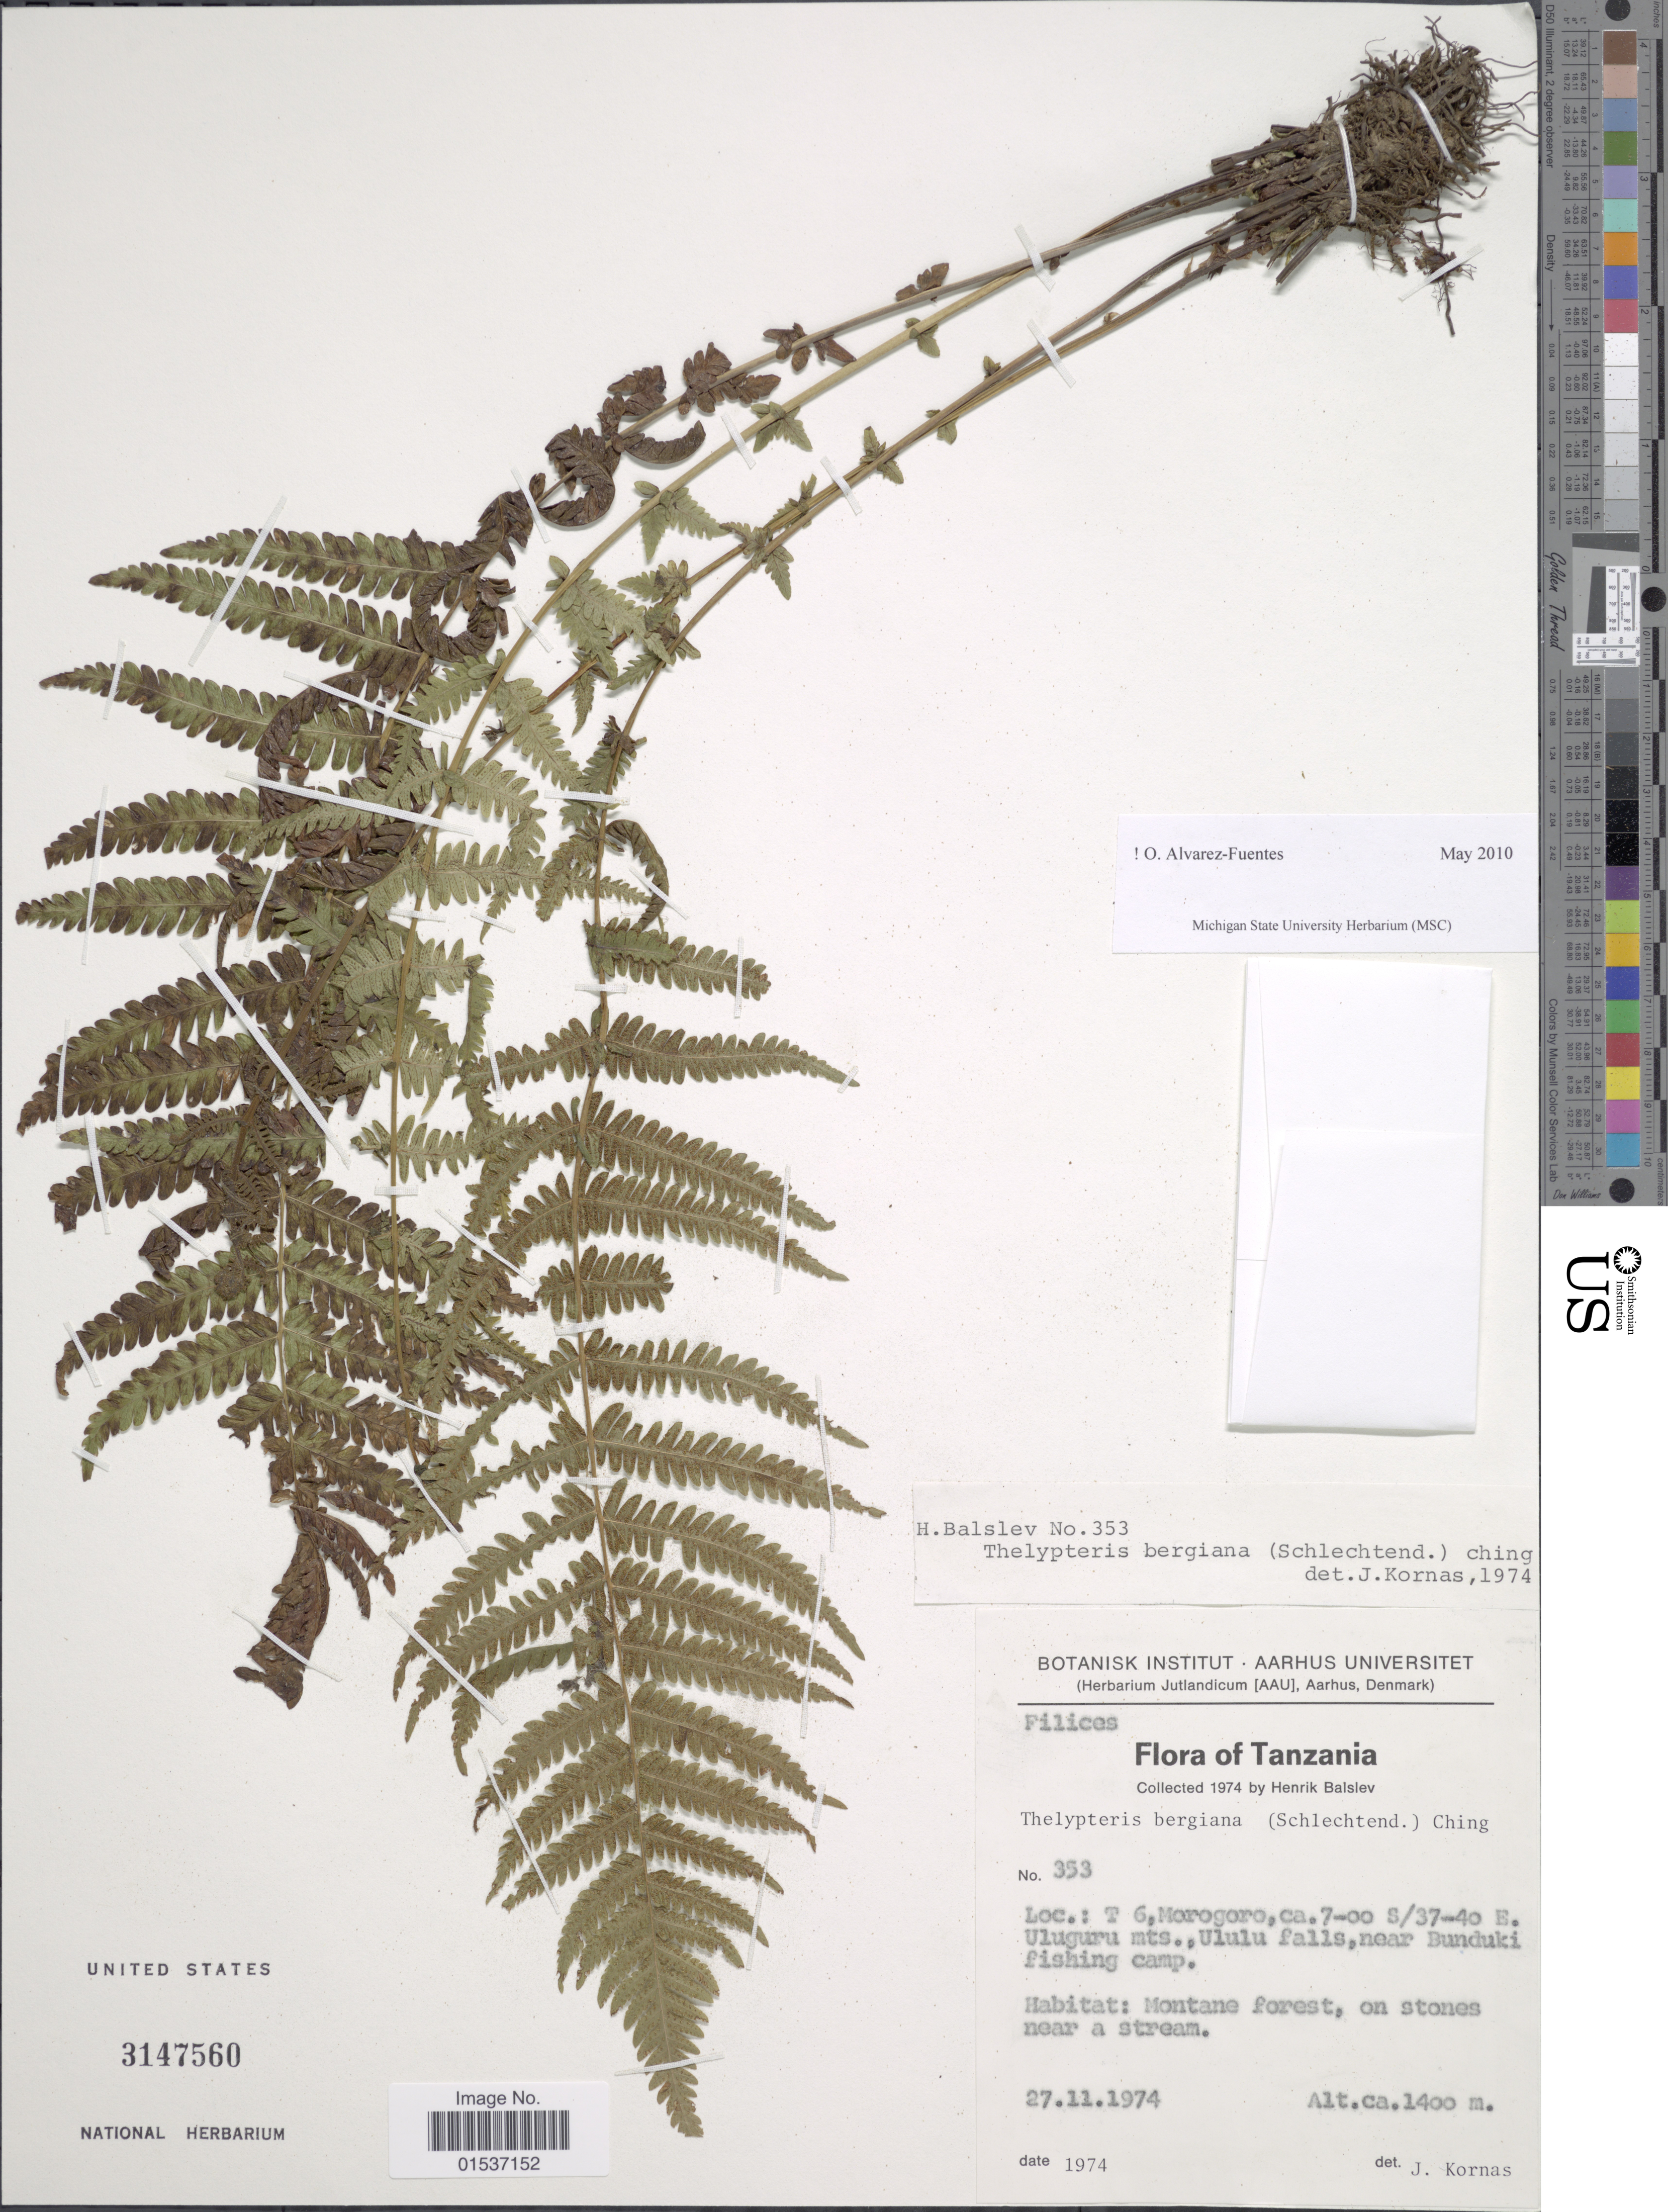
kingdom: Plantae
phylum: Tracheophyta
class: Polypodiopsida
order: Polypodiales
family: Thelypteridaceae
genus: Thelypteris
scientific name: Thelypteris bergiana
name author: (Schltdl.) Ching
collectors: H. Balslev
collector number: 353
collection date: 1974-11-27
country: Tanzania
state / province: Morogoro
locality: Tanzania, T 6, Morogoro, Uluguru mts., Ululu falls, near Bunduki fishing camp.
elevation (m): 1400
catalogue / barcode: US 3147560